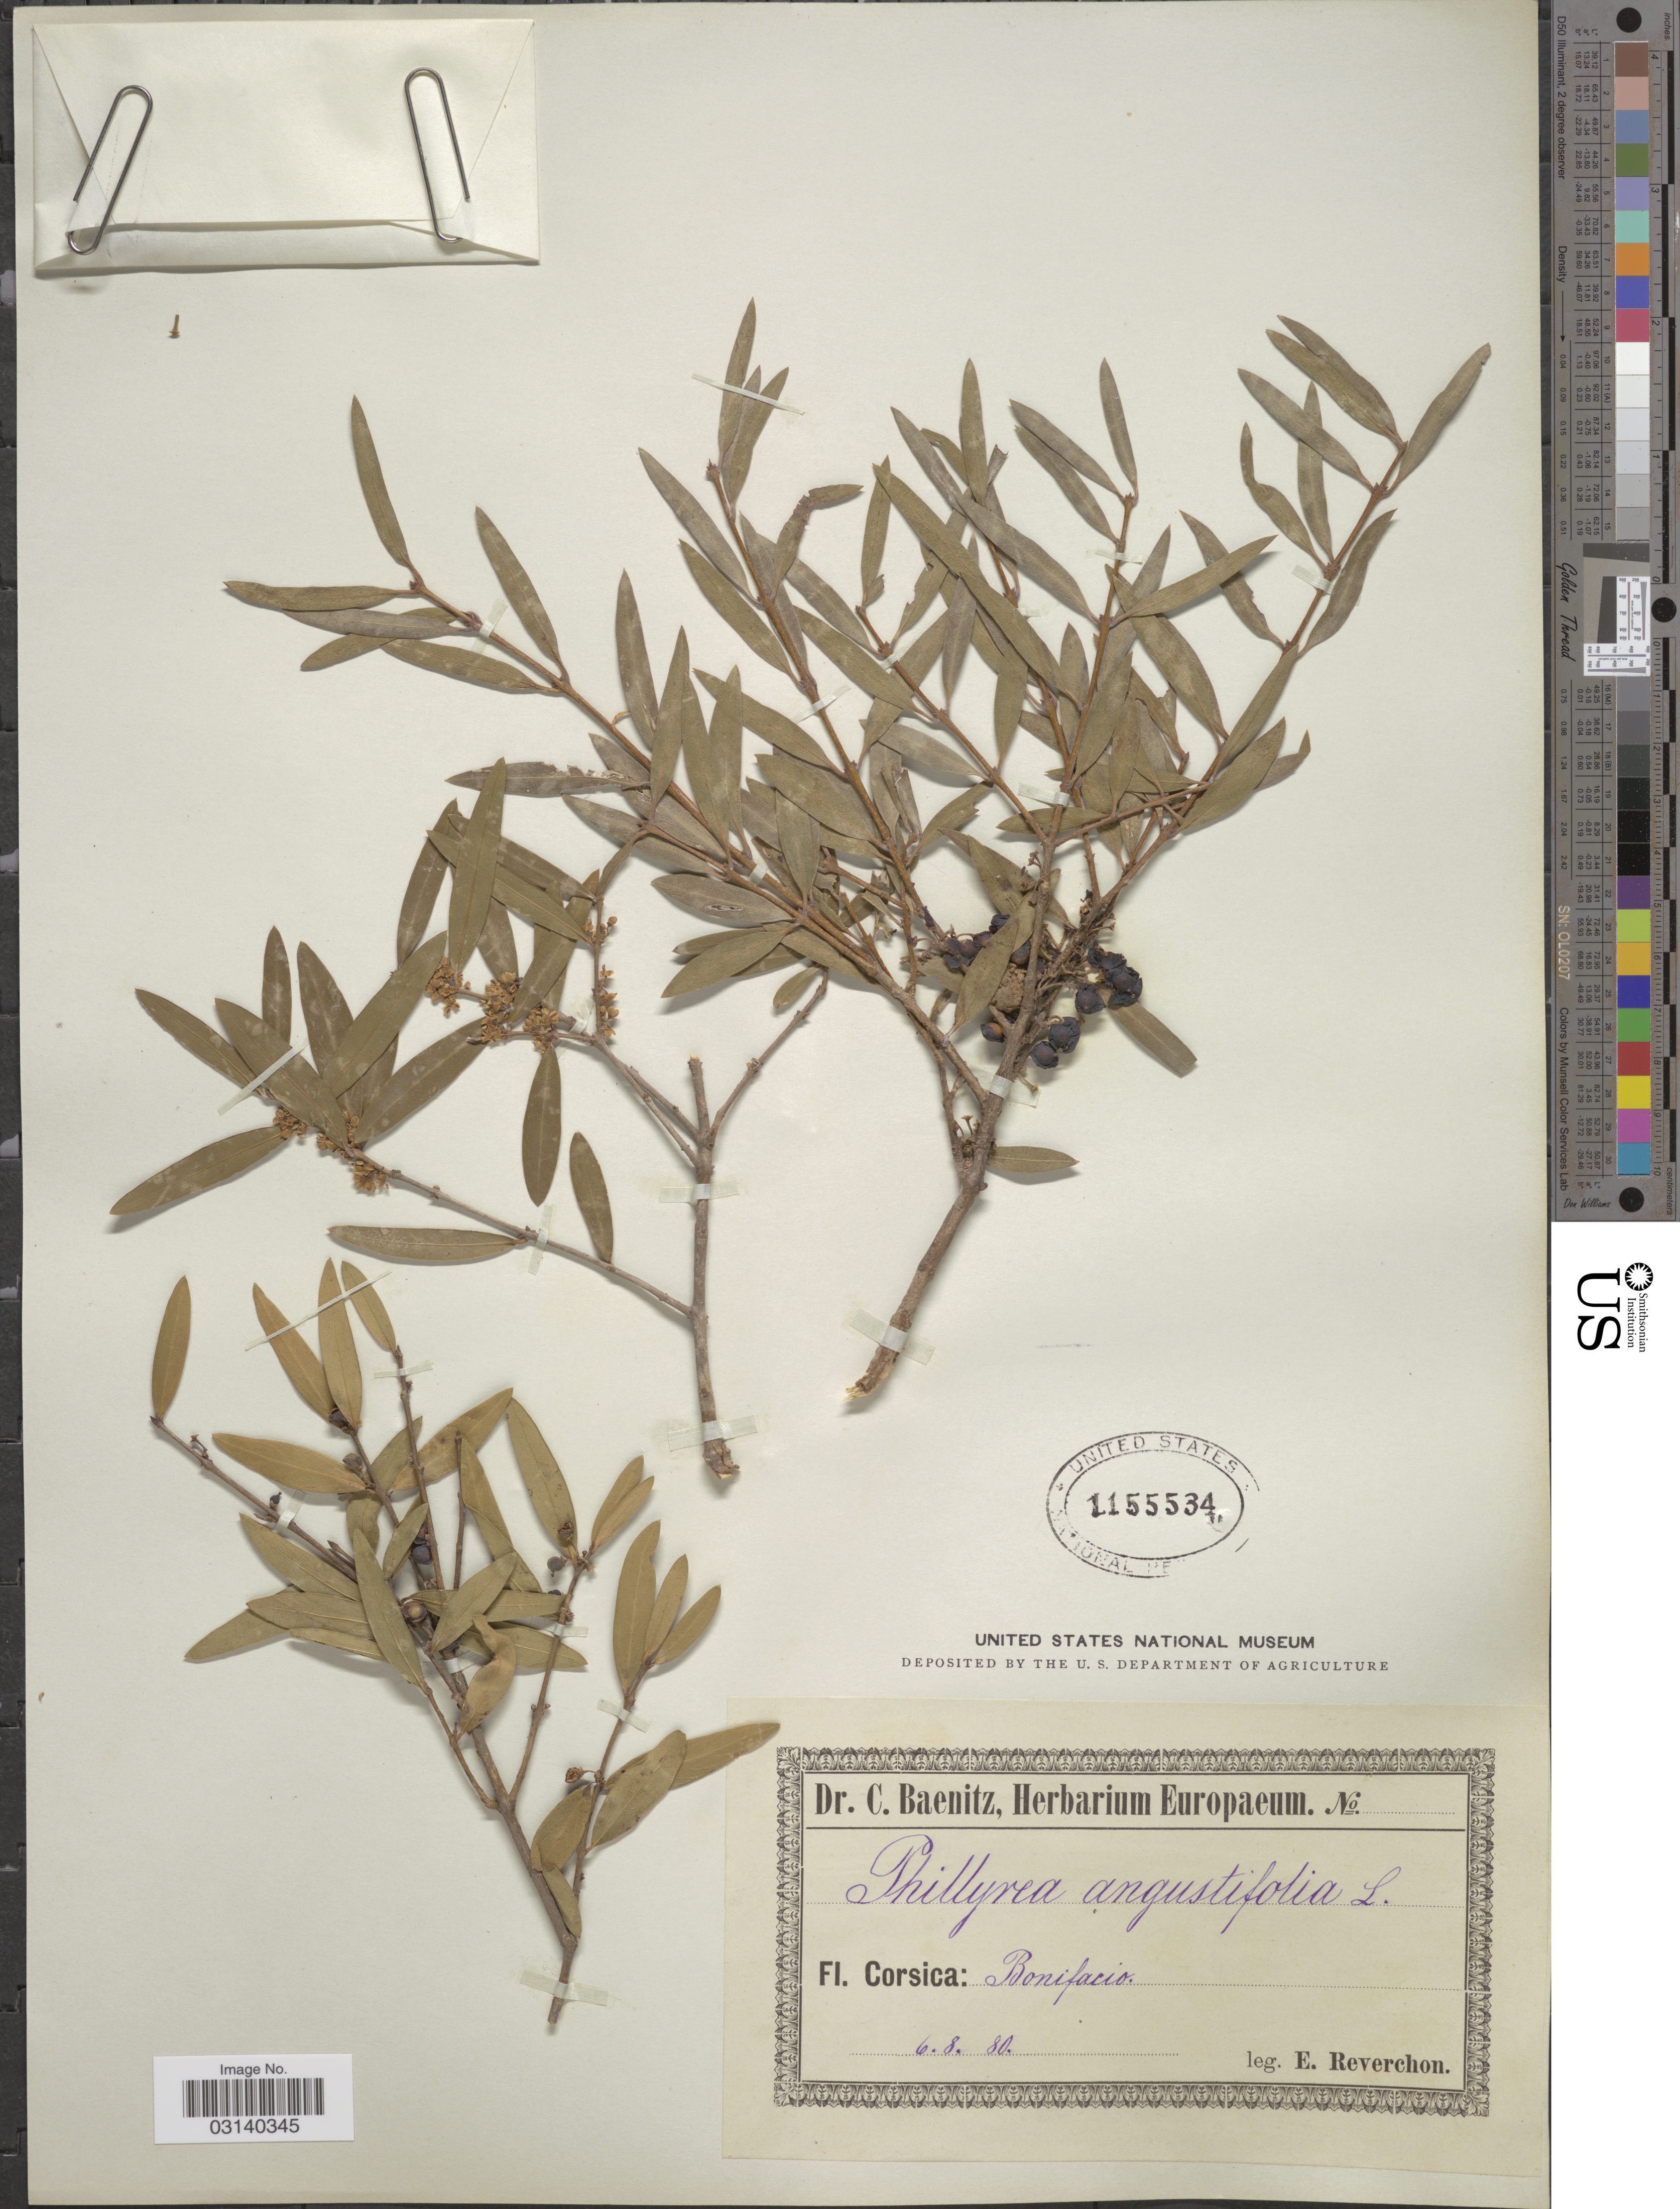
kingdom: Plantae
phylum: Tracheophyta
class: Magnoliopsida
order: Lamiales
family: Oleaceae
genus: Phillyrea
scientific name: Phillyrea angustifolia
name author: L.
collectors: E. Reverchon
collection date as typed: Transcribed d/m/y: 6/8/80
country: France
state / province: Corsica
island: Corse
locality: Bonifacio.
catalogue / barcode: US 1155534